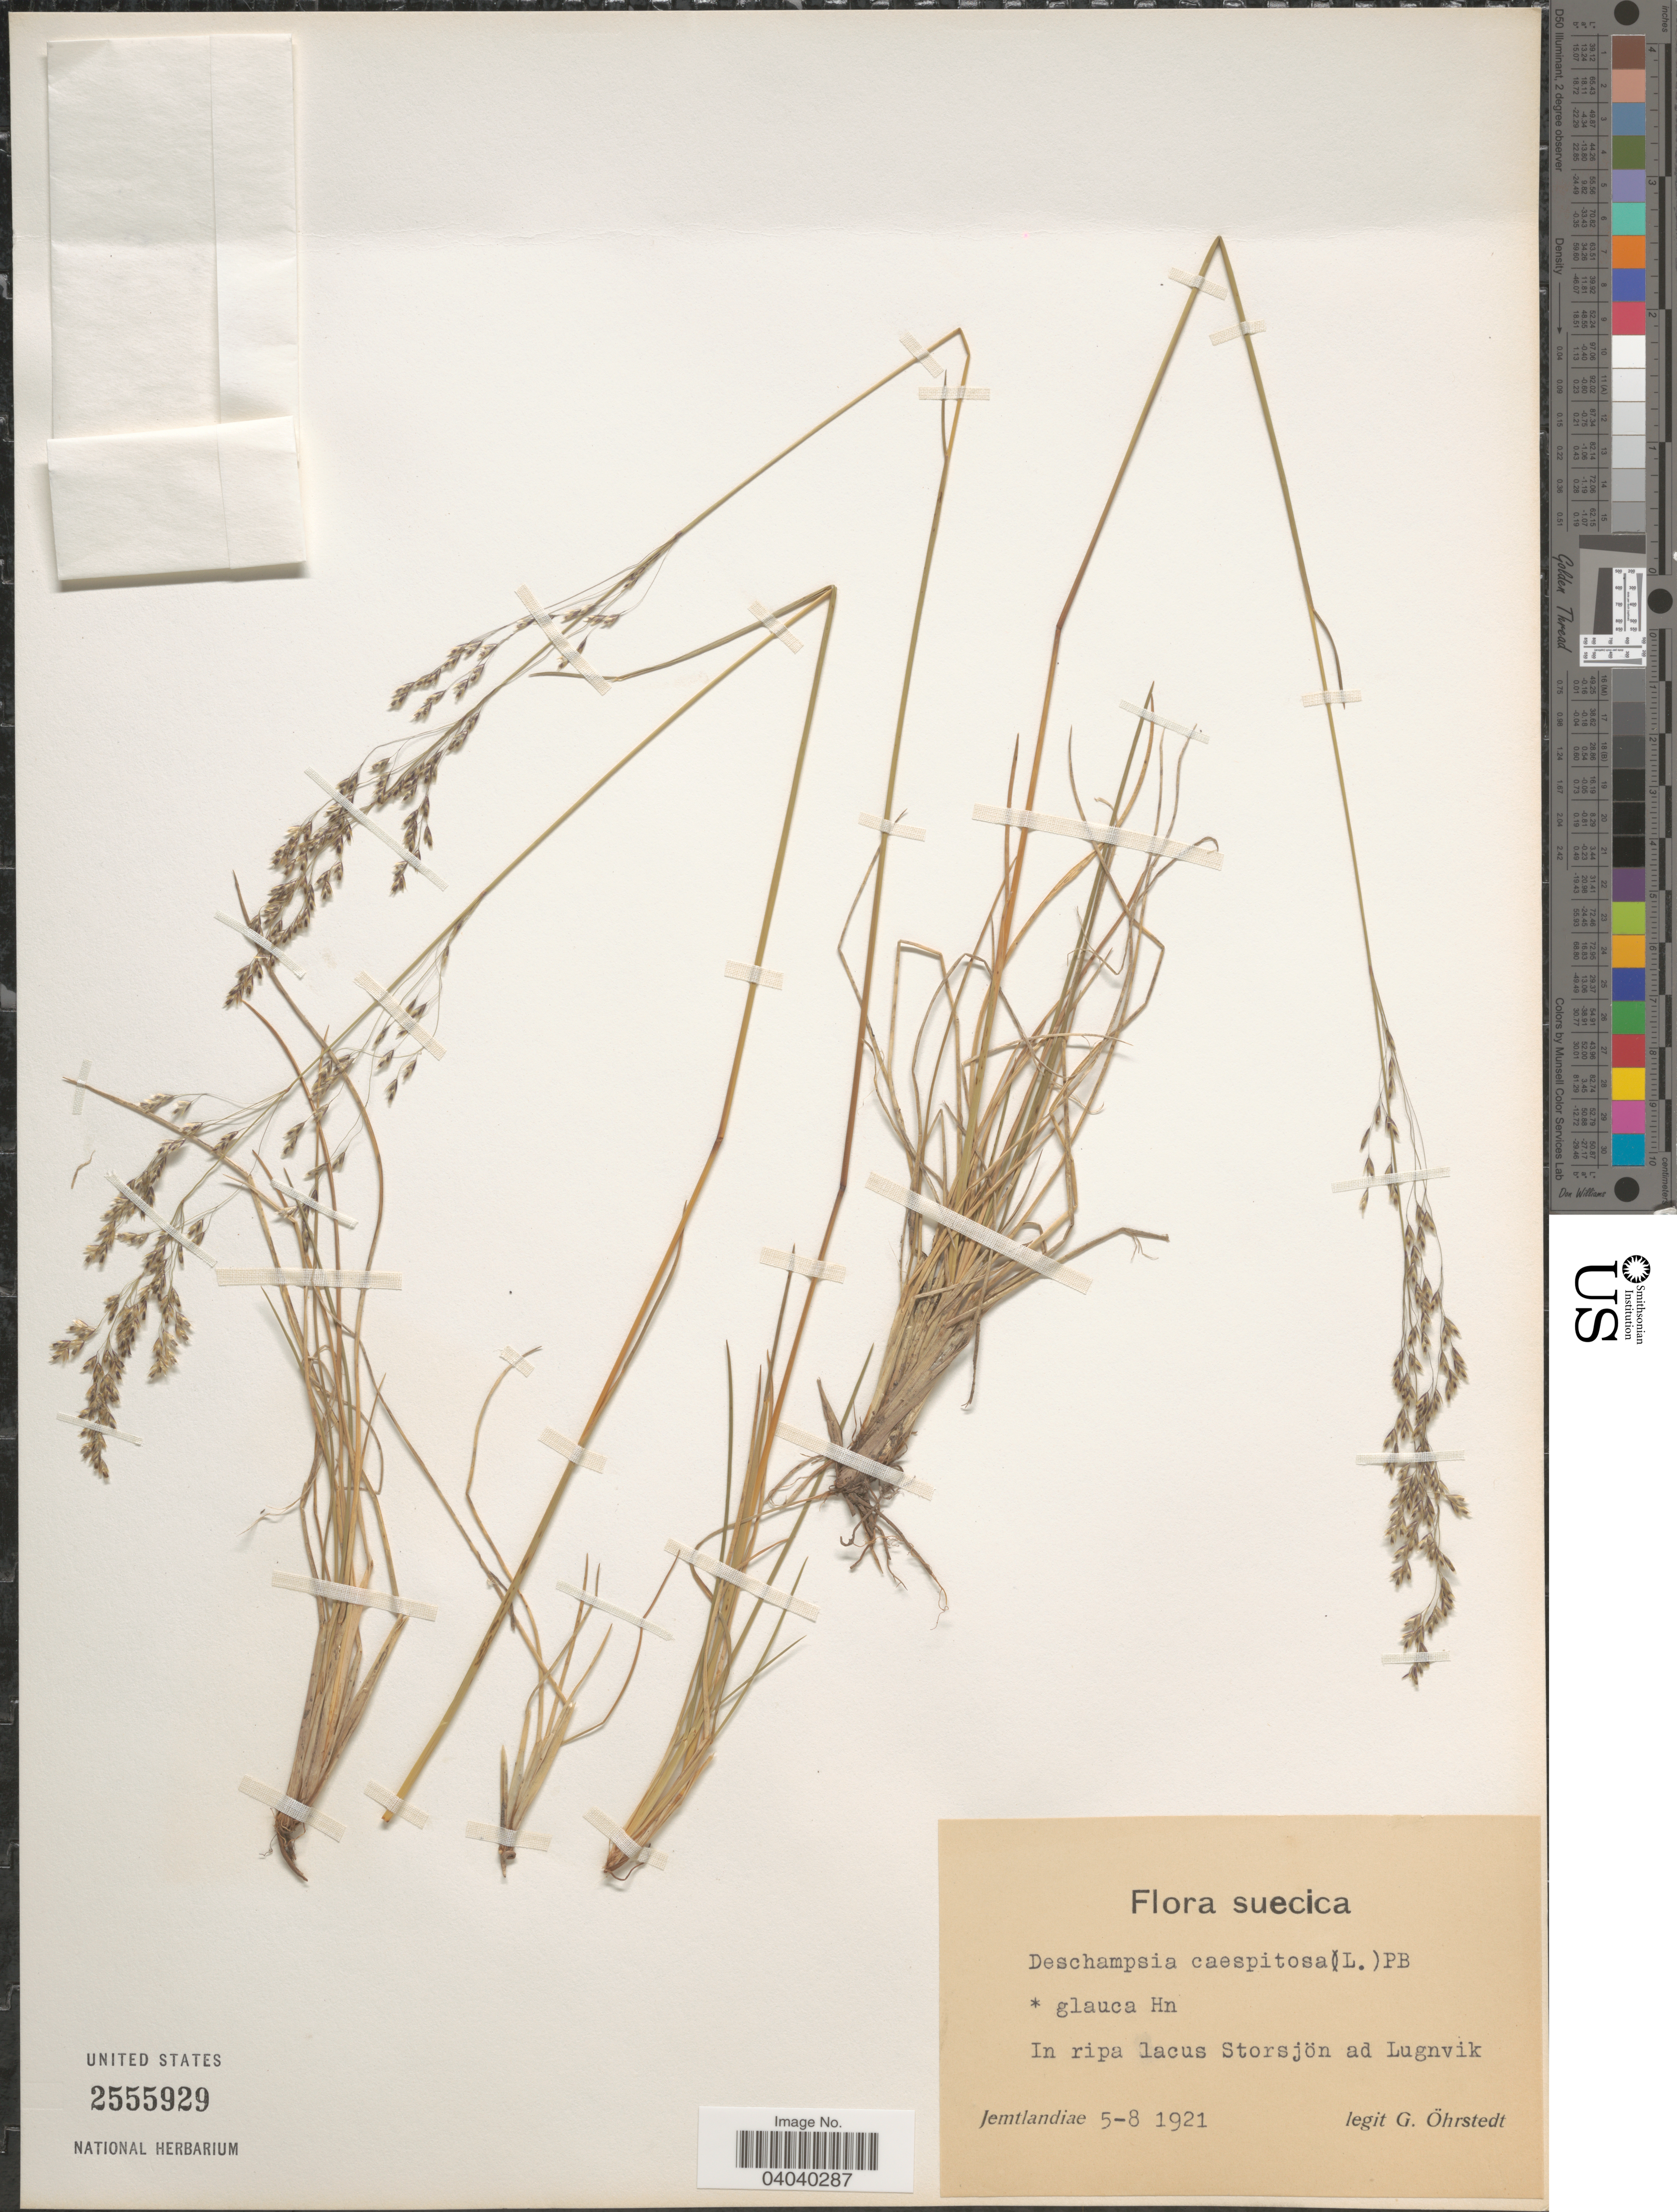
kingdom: Plantae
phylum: Tracheophyta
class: Liliopsida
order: Poales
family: Poaceae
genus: Deschampsia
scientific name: Deschampsia cespitosa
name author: (L.) P. Beauv.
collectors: G. Öhrstedt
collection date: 1921-08-05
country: Sweden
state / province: Jämtland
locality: In ripa lacus Storsjön ad Lugnvik. Jemtlandiae.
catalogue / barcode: US 2555929